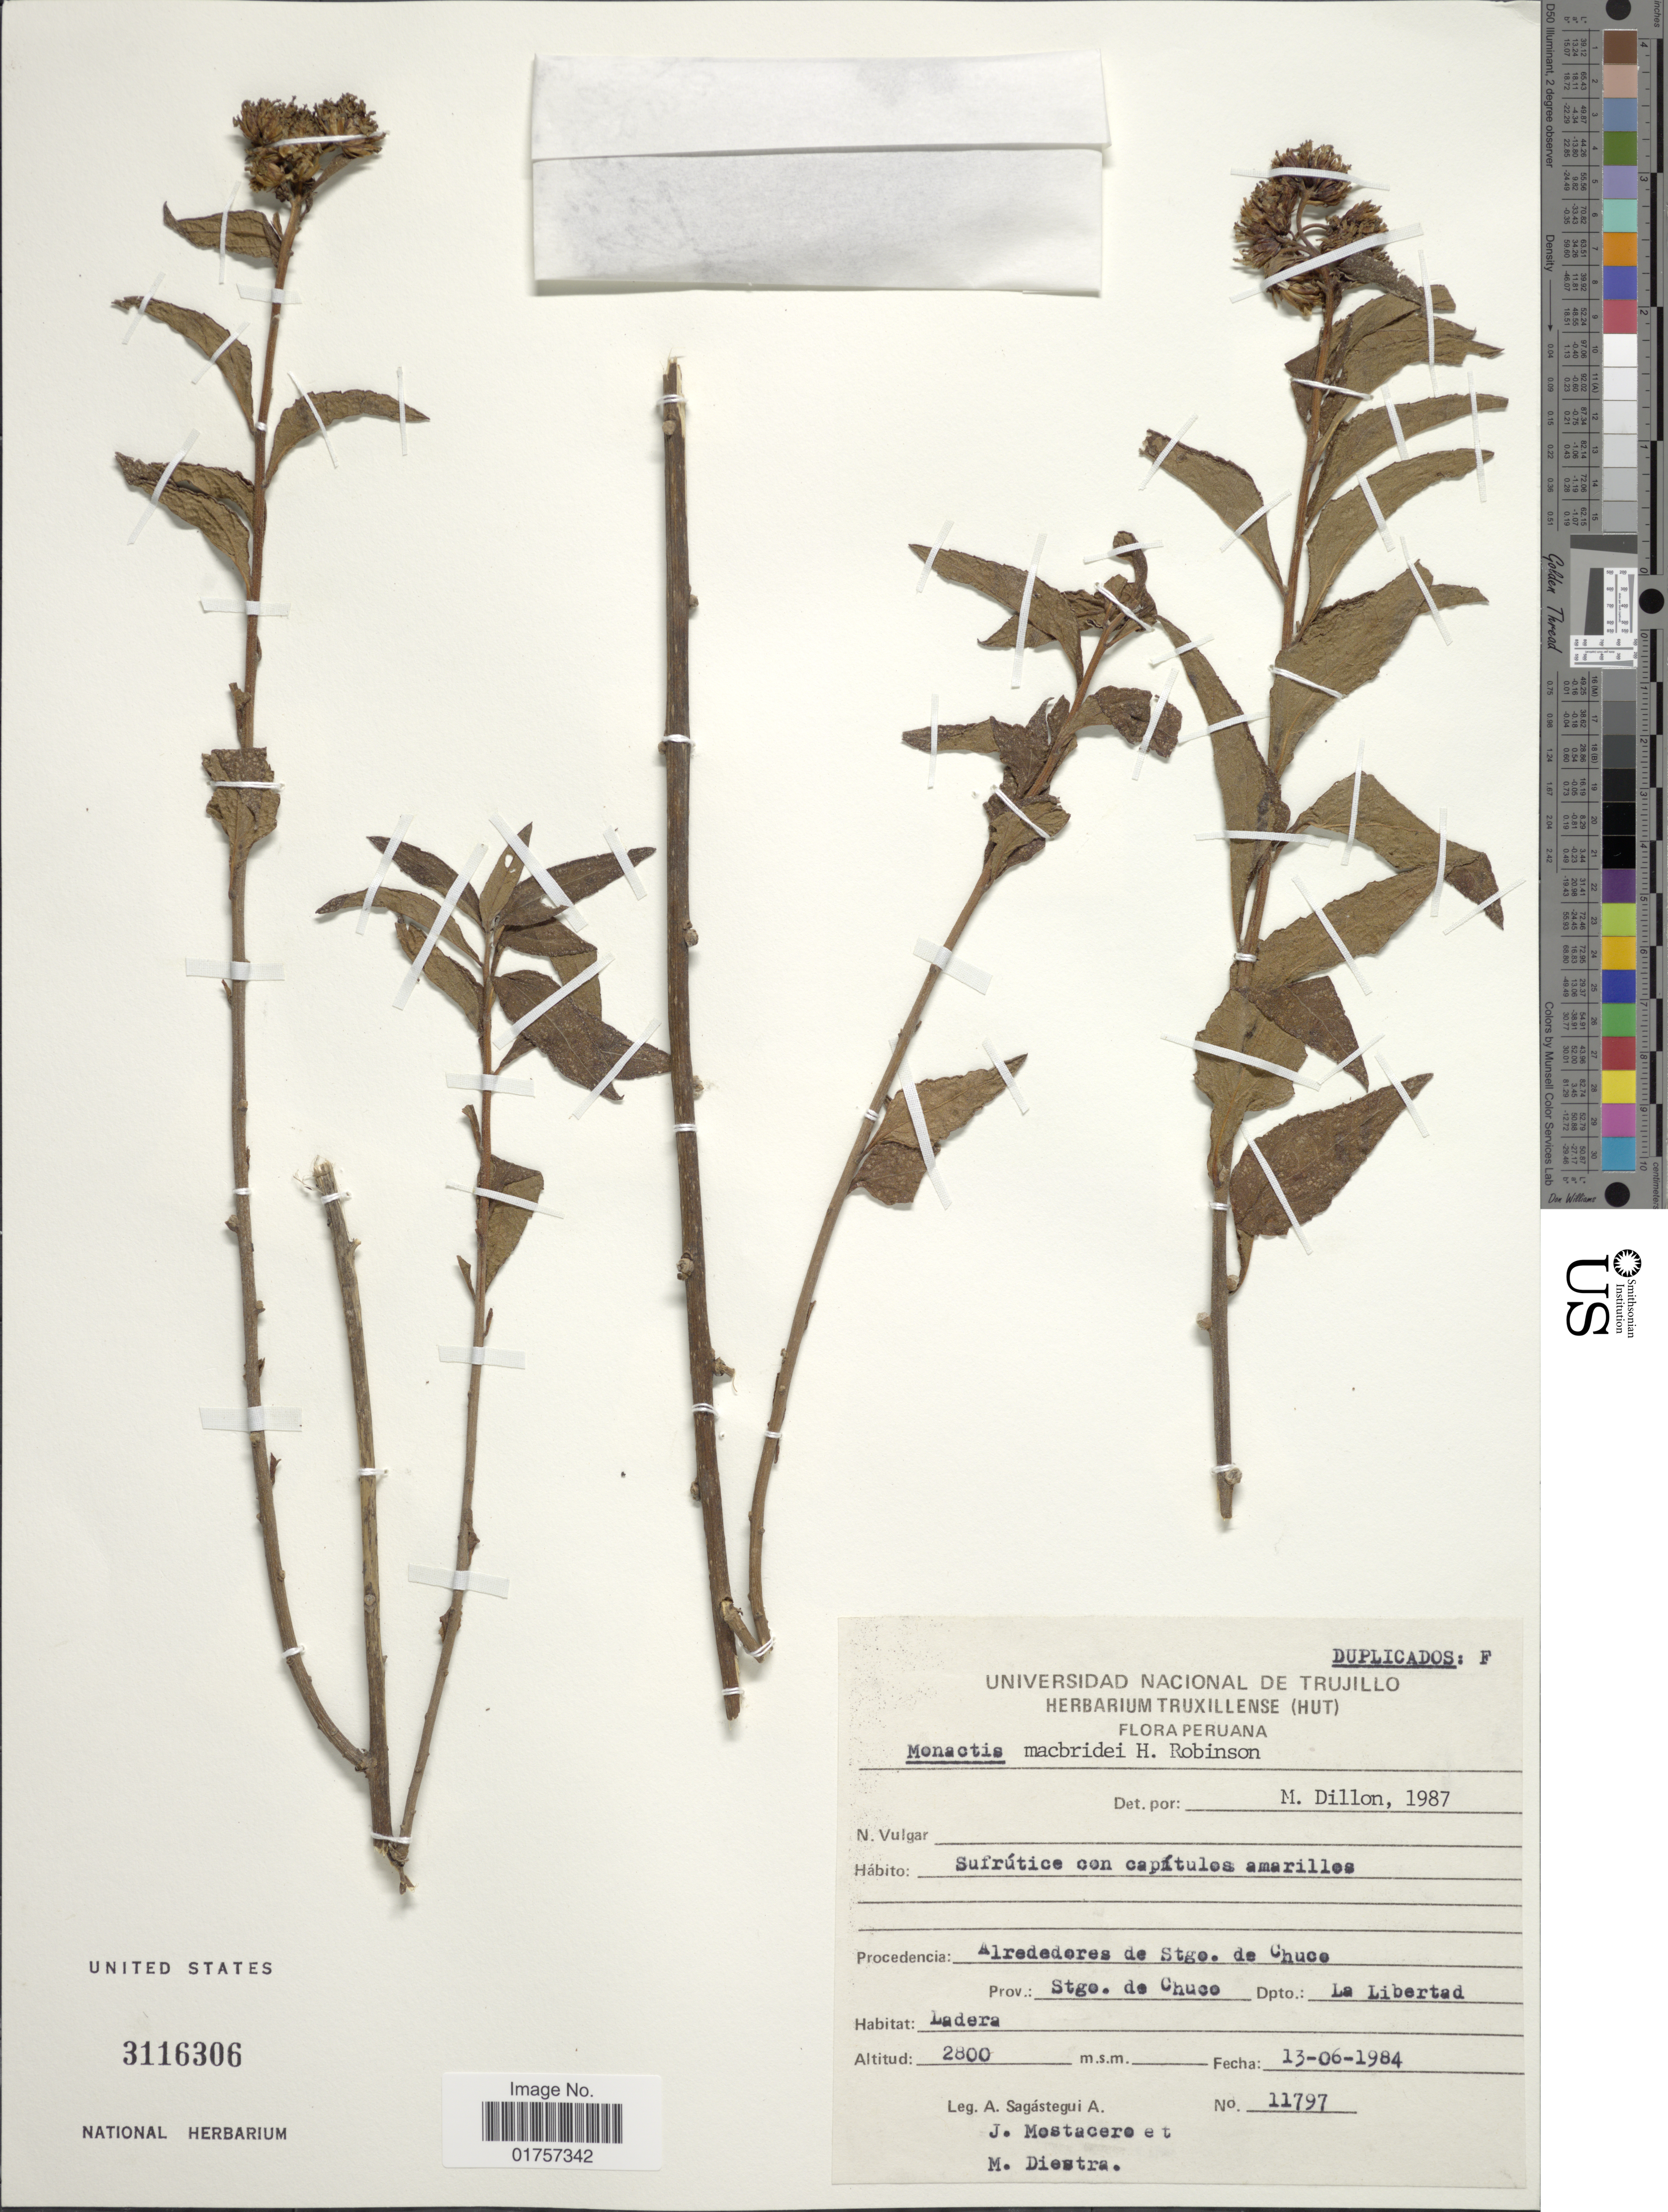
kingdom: Plantae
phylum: Tracheophyta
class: Magnoliopsida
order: Asterales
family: Asteraceae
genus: Monactis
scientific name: Monactis macbridei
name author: H. Rob.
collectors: A. Sagástegui A., J. Mostacero & M. Diestra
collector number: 11797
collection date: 1984-06-13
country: Peru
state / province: La Libertad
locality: Procedencia: Alrededores de Stgo. de Chuco. Prov.: Stgo. de Chuco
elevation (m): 2800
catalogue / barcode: US 3116306